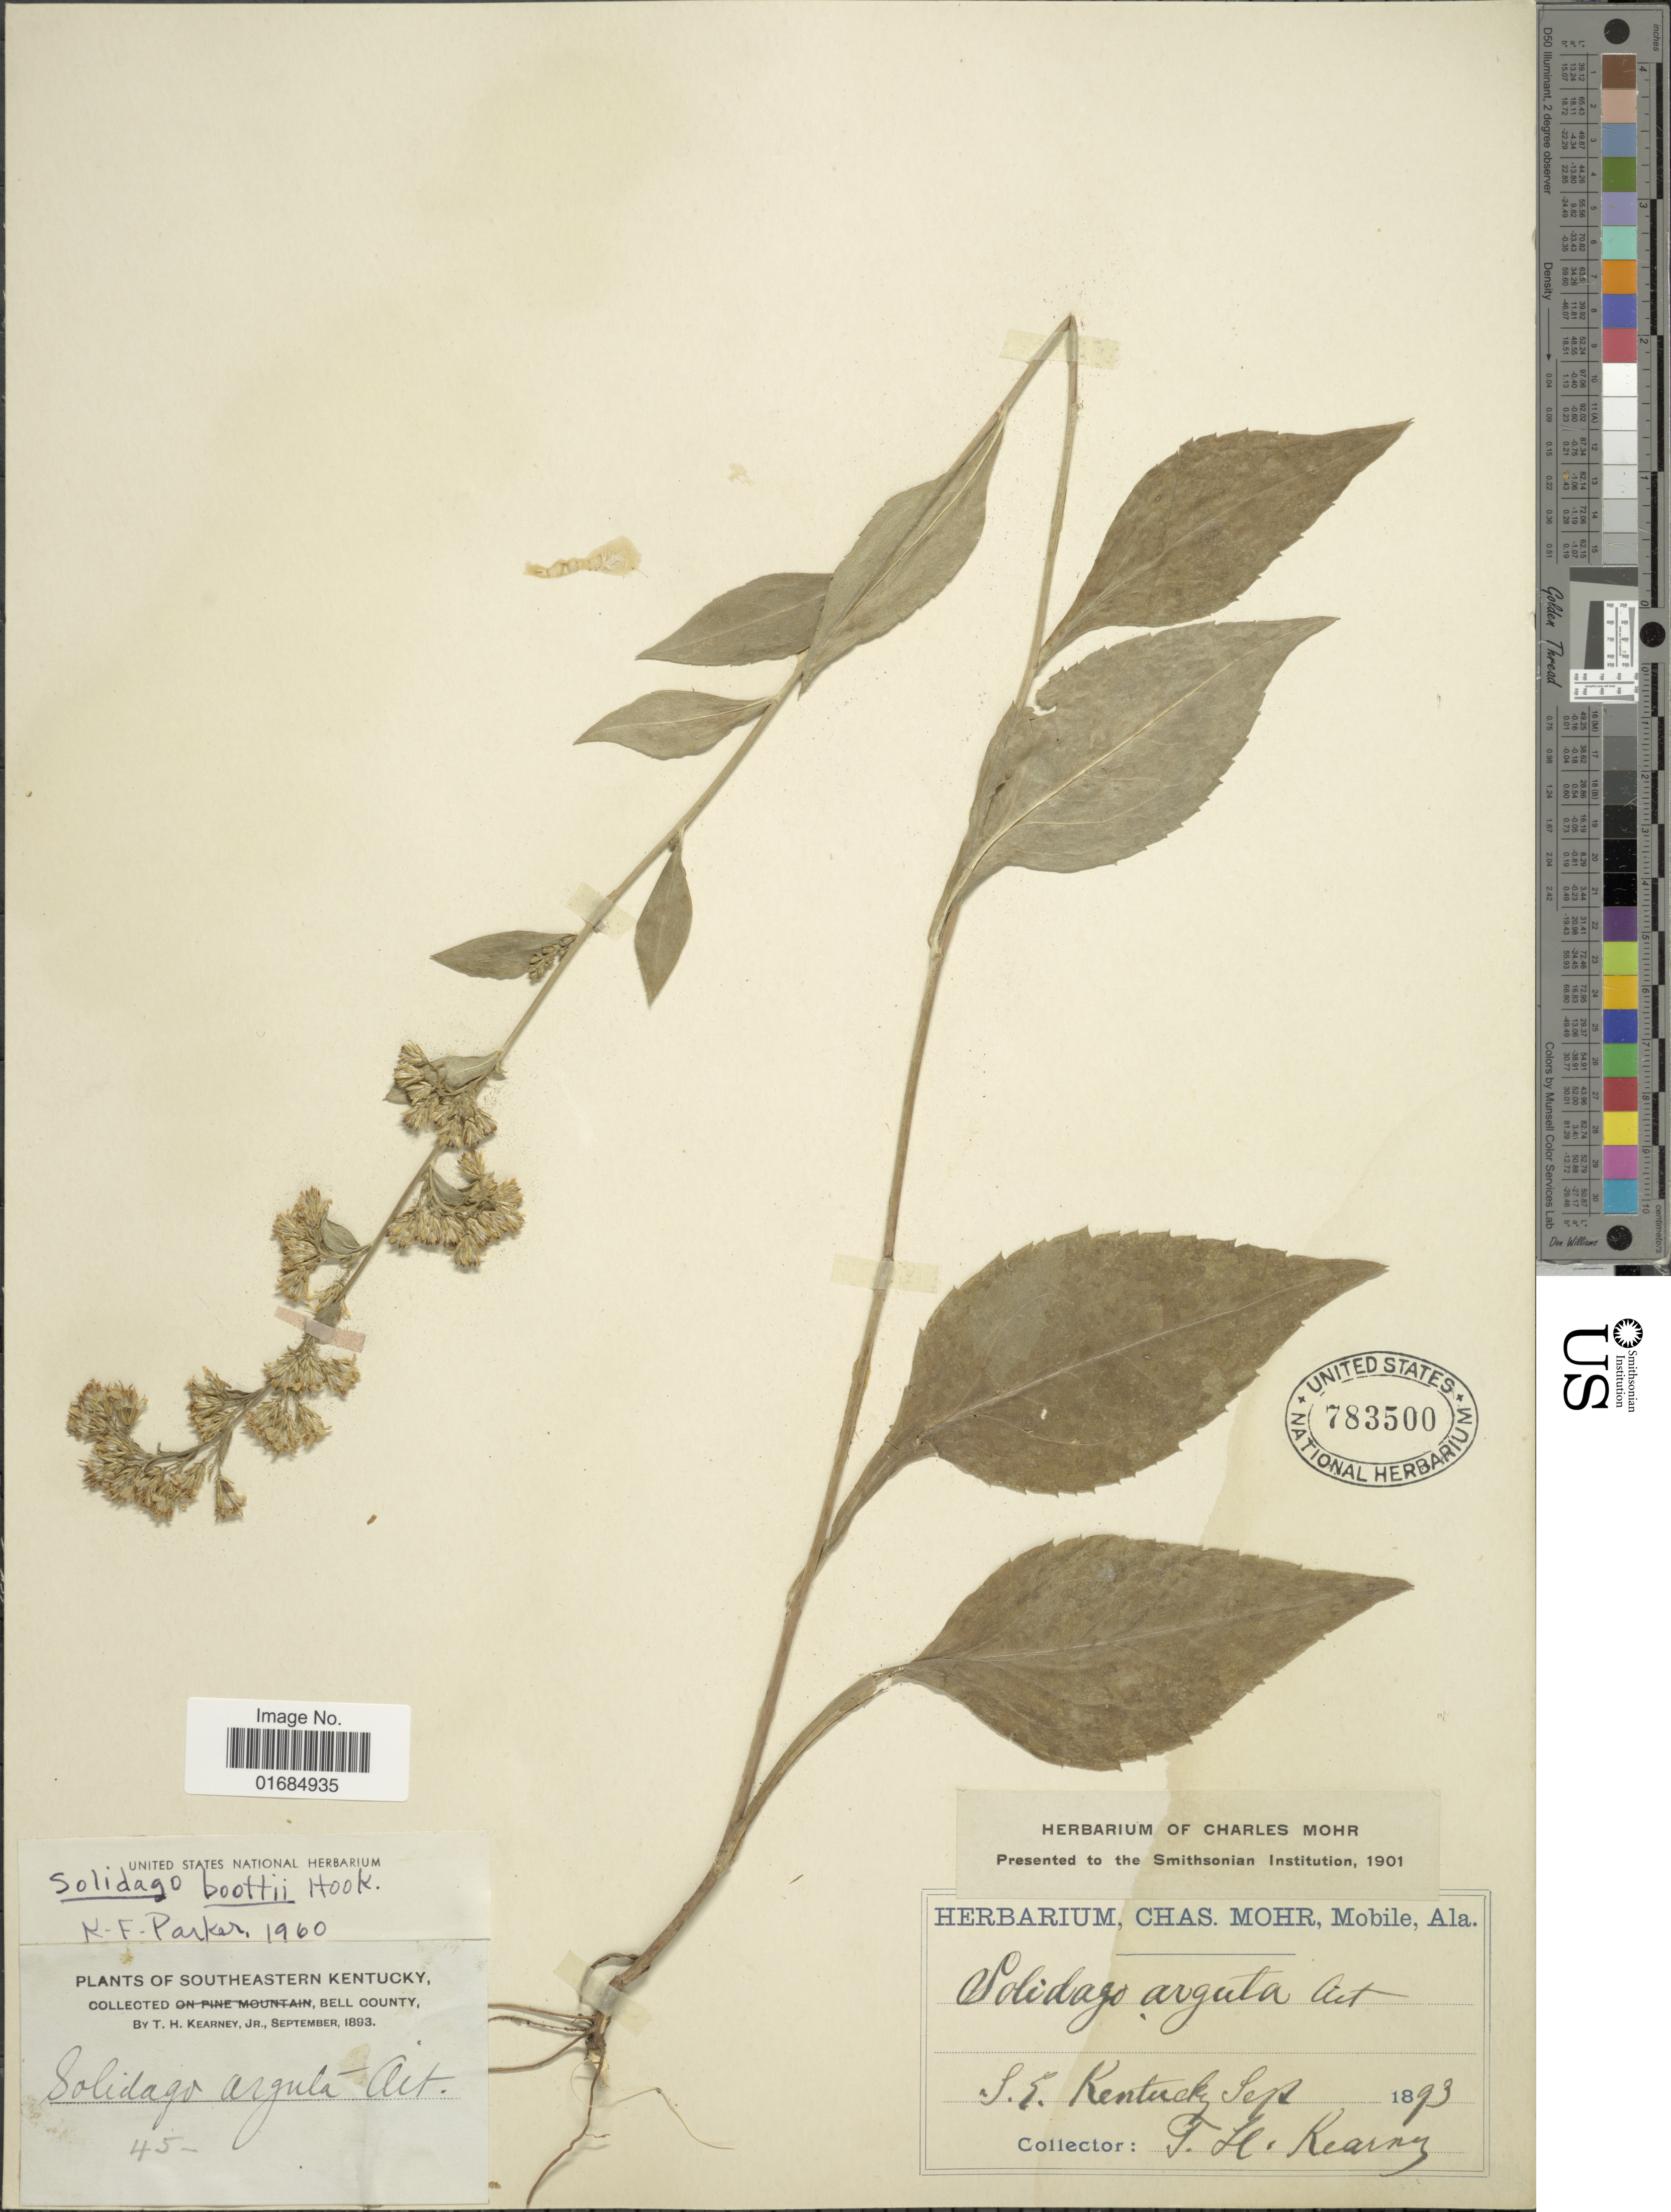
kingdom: Plantae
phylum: Tracheophyta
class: Magnoliopsida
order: Asterales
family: Asteraceae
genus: Solidago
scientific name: Solidago boottii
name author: Hook.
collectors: T. H. Kearney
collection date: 1893-09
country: United States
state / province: Kentucky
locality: Southeatern Kentucky, Bell County.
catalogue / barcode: US 783500